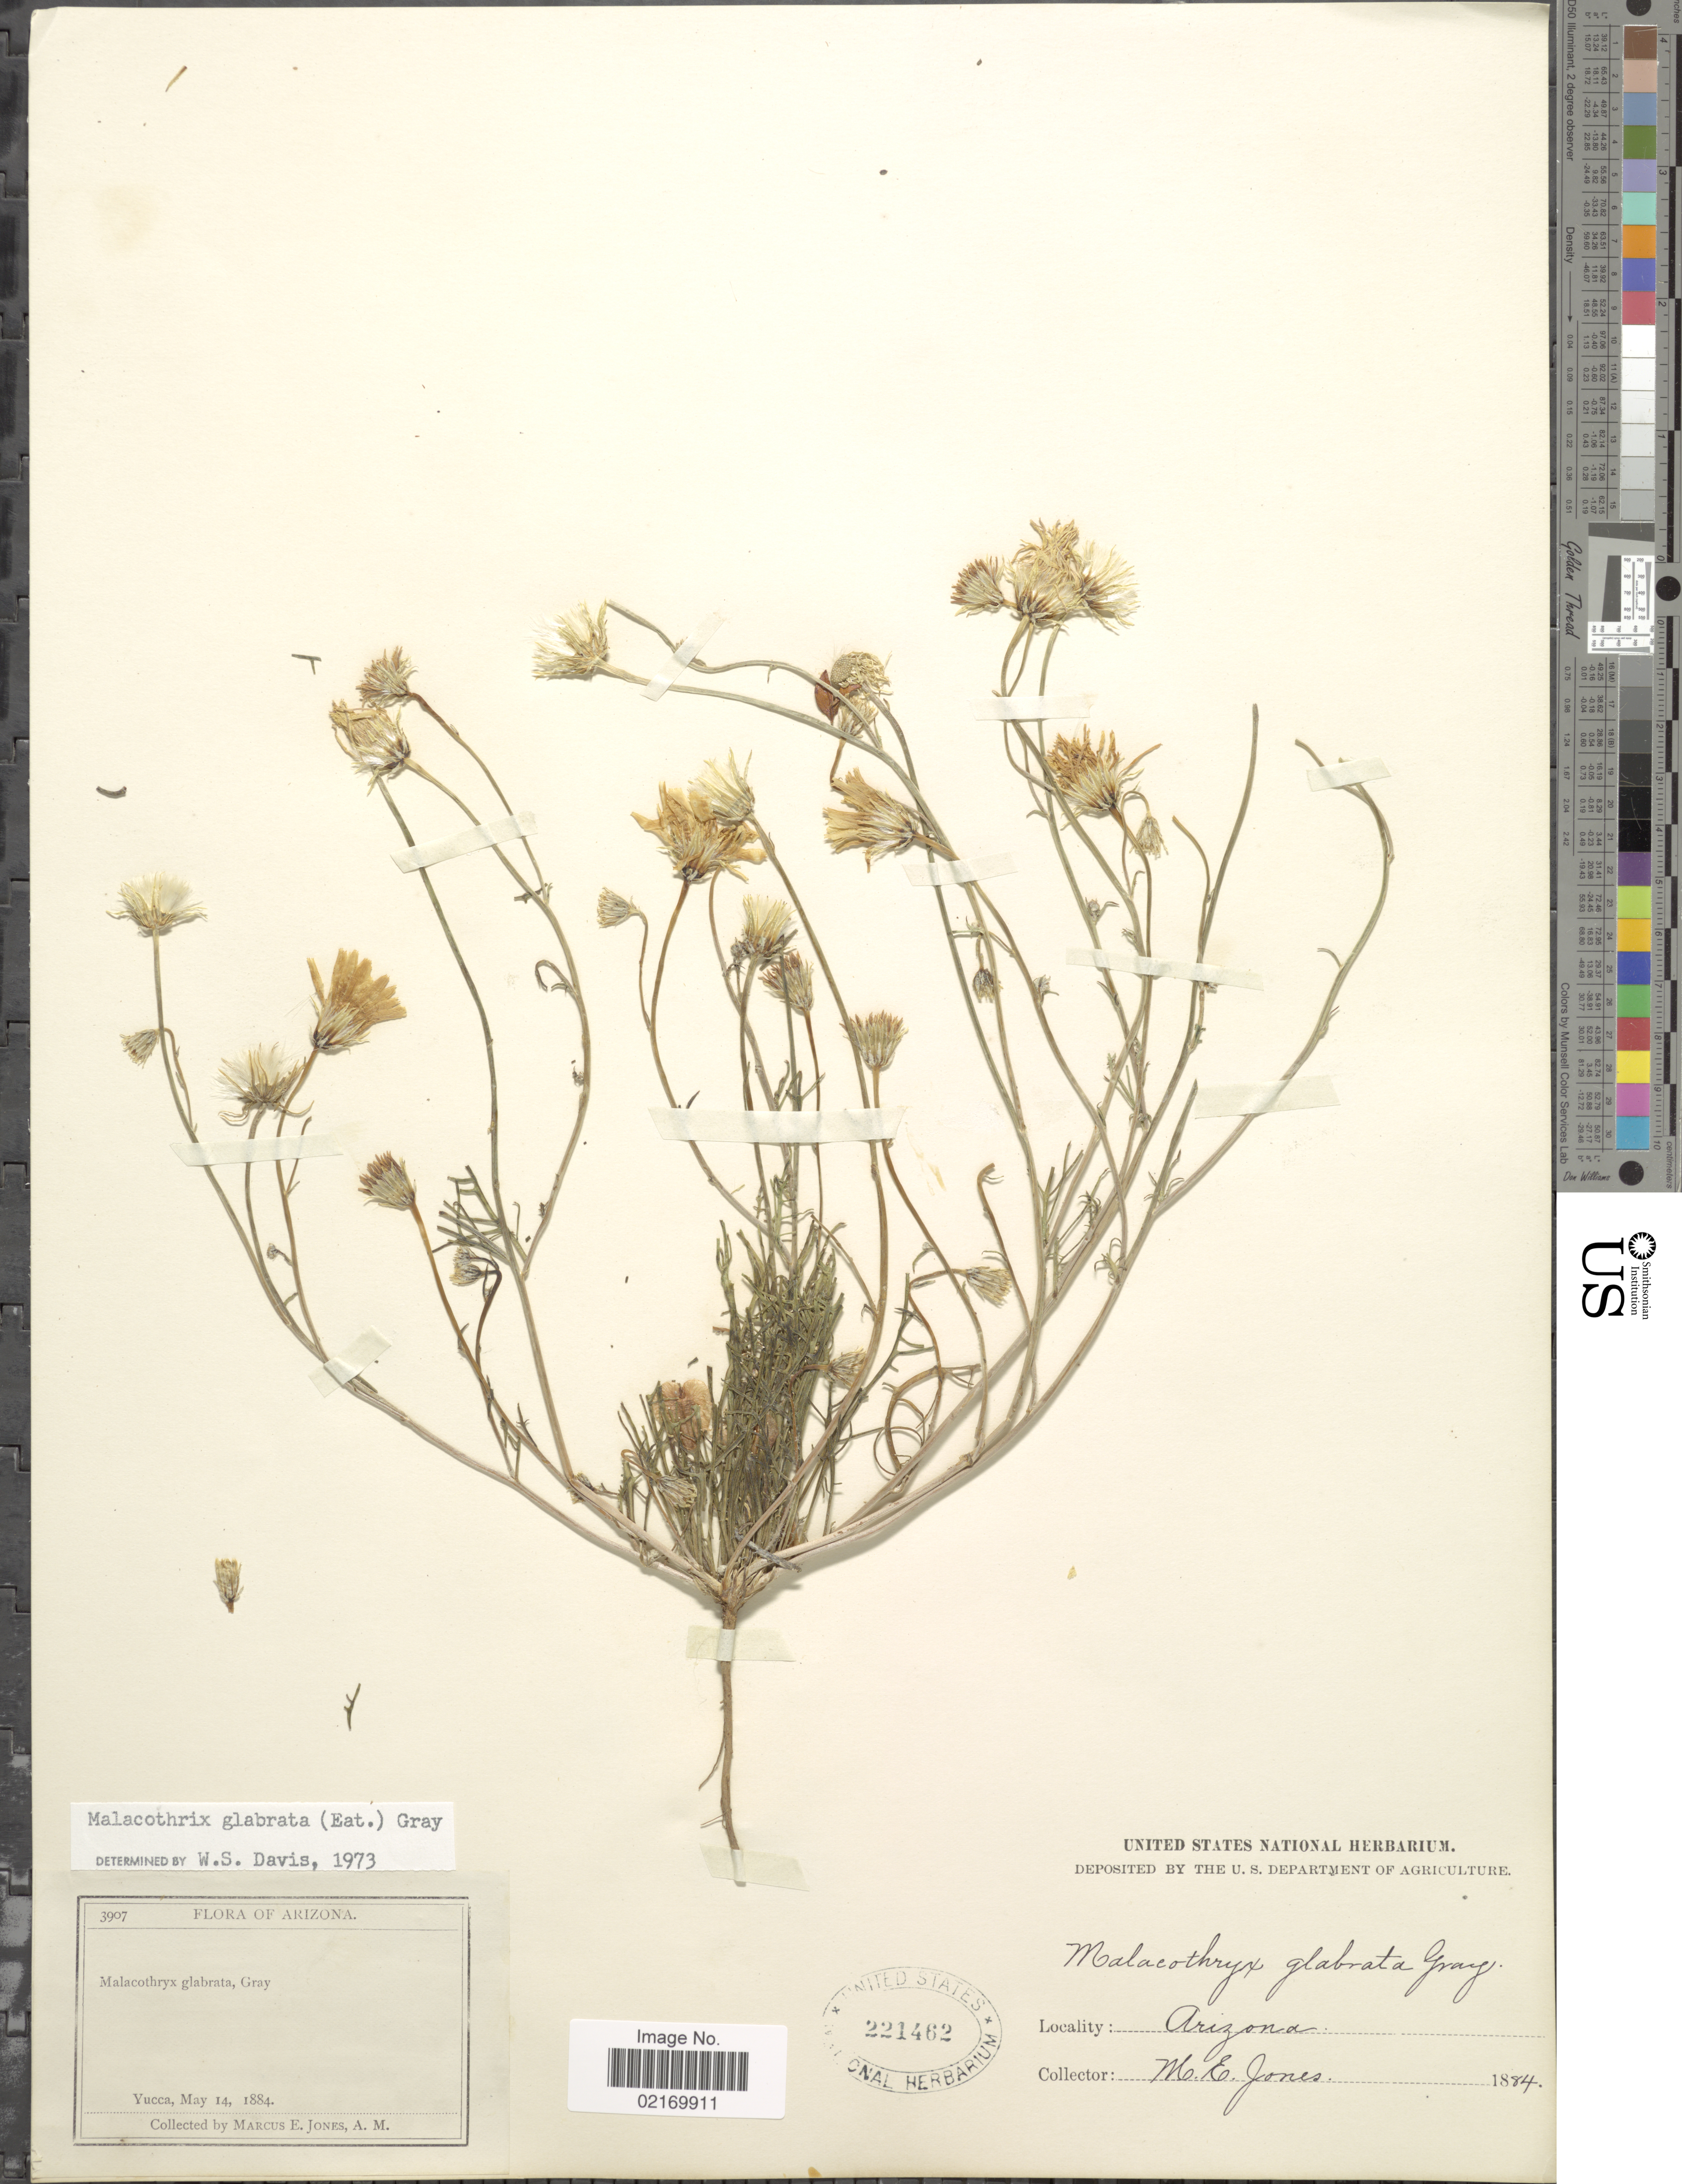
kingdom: Plantae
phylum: Tracheophyta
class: Magnoliopsida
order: Asterales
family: Asteraceae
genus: Malacothrix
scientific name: Malacothrix glabrata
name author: (A. Gray ex D.C. Eaton) A. Gray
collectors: M. E. Jones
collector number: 3907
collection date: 1884-05-14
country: United States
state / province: Arizona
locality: Yucca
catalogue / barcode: US 221462